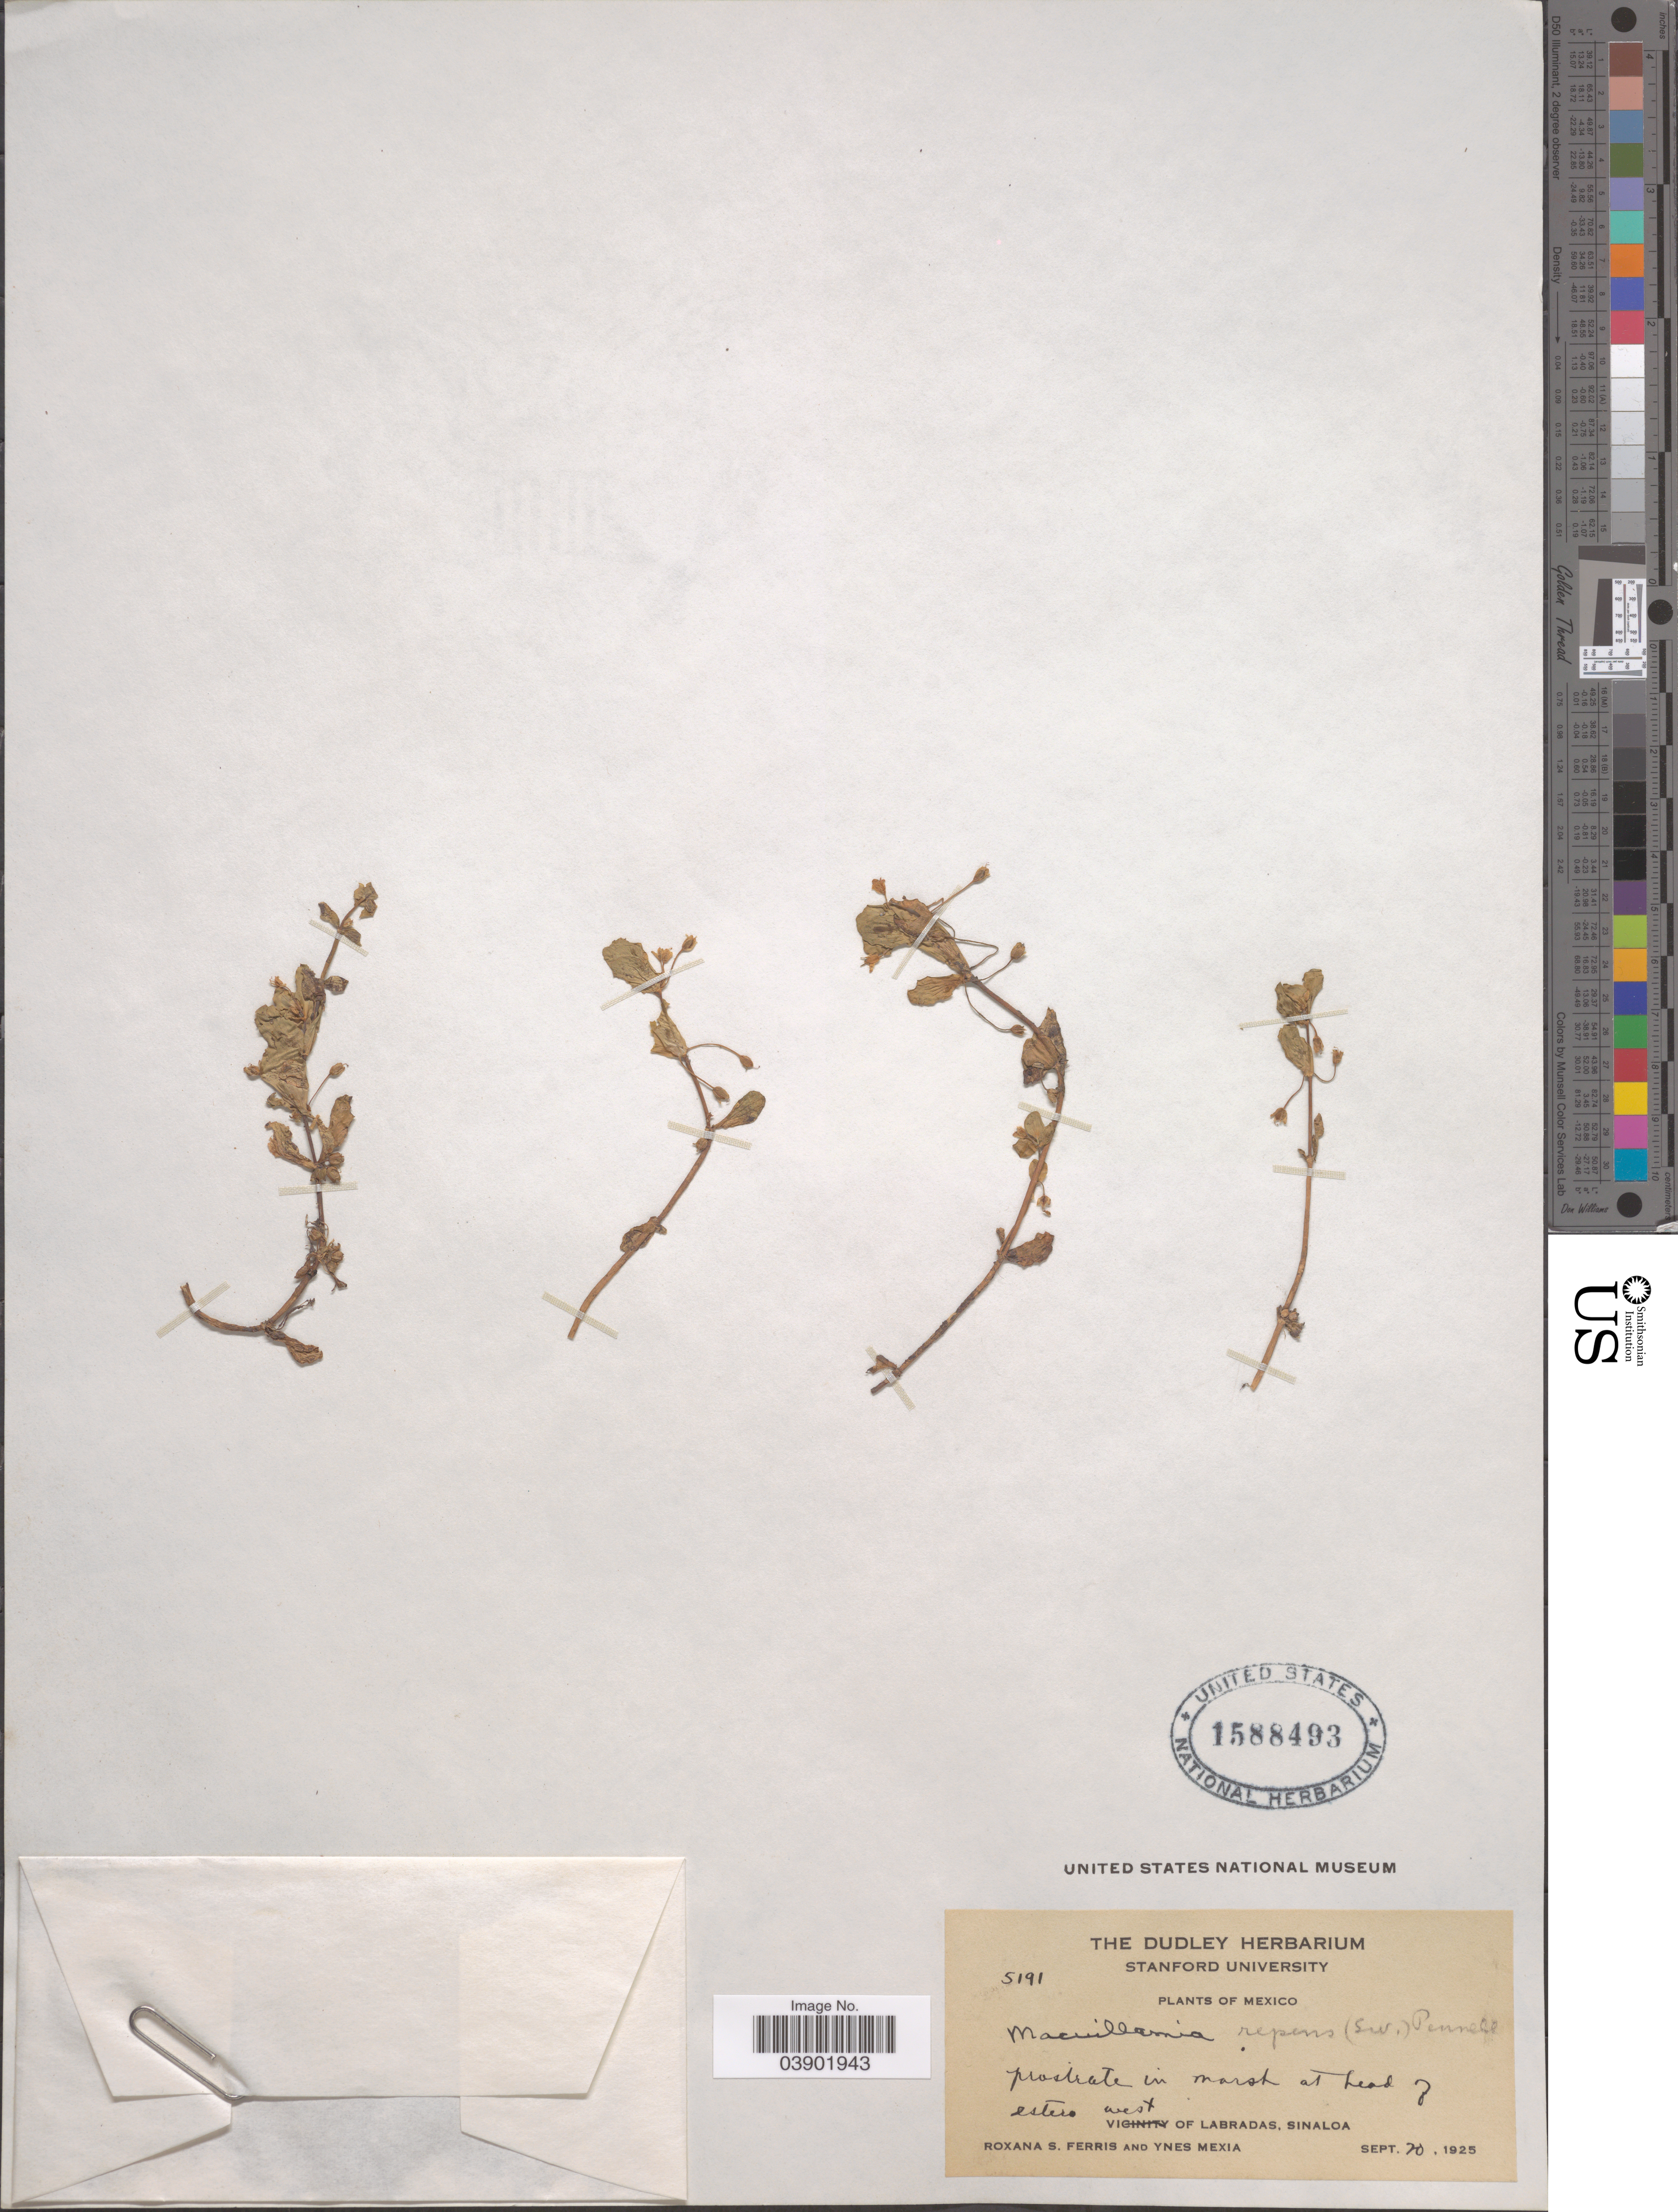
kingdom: Plantae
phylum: Tracheophyta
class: Magnoliopsida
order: Lamiales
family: Plantaginaceae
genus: Bacopa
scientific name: Bacopa repens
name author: (Sw.) Wettst.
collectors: R. S. Ferris & Y. Mexia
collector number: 5191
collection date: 1925-09-20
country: Mexico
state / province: Sinaloa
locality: At head of estero west of Labradas.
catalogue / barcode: US 1588493